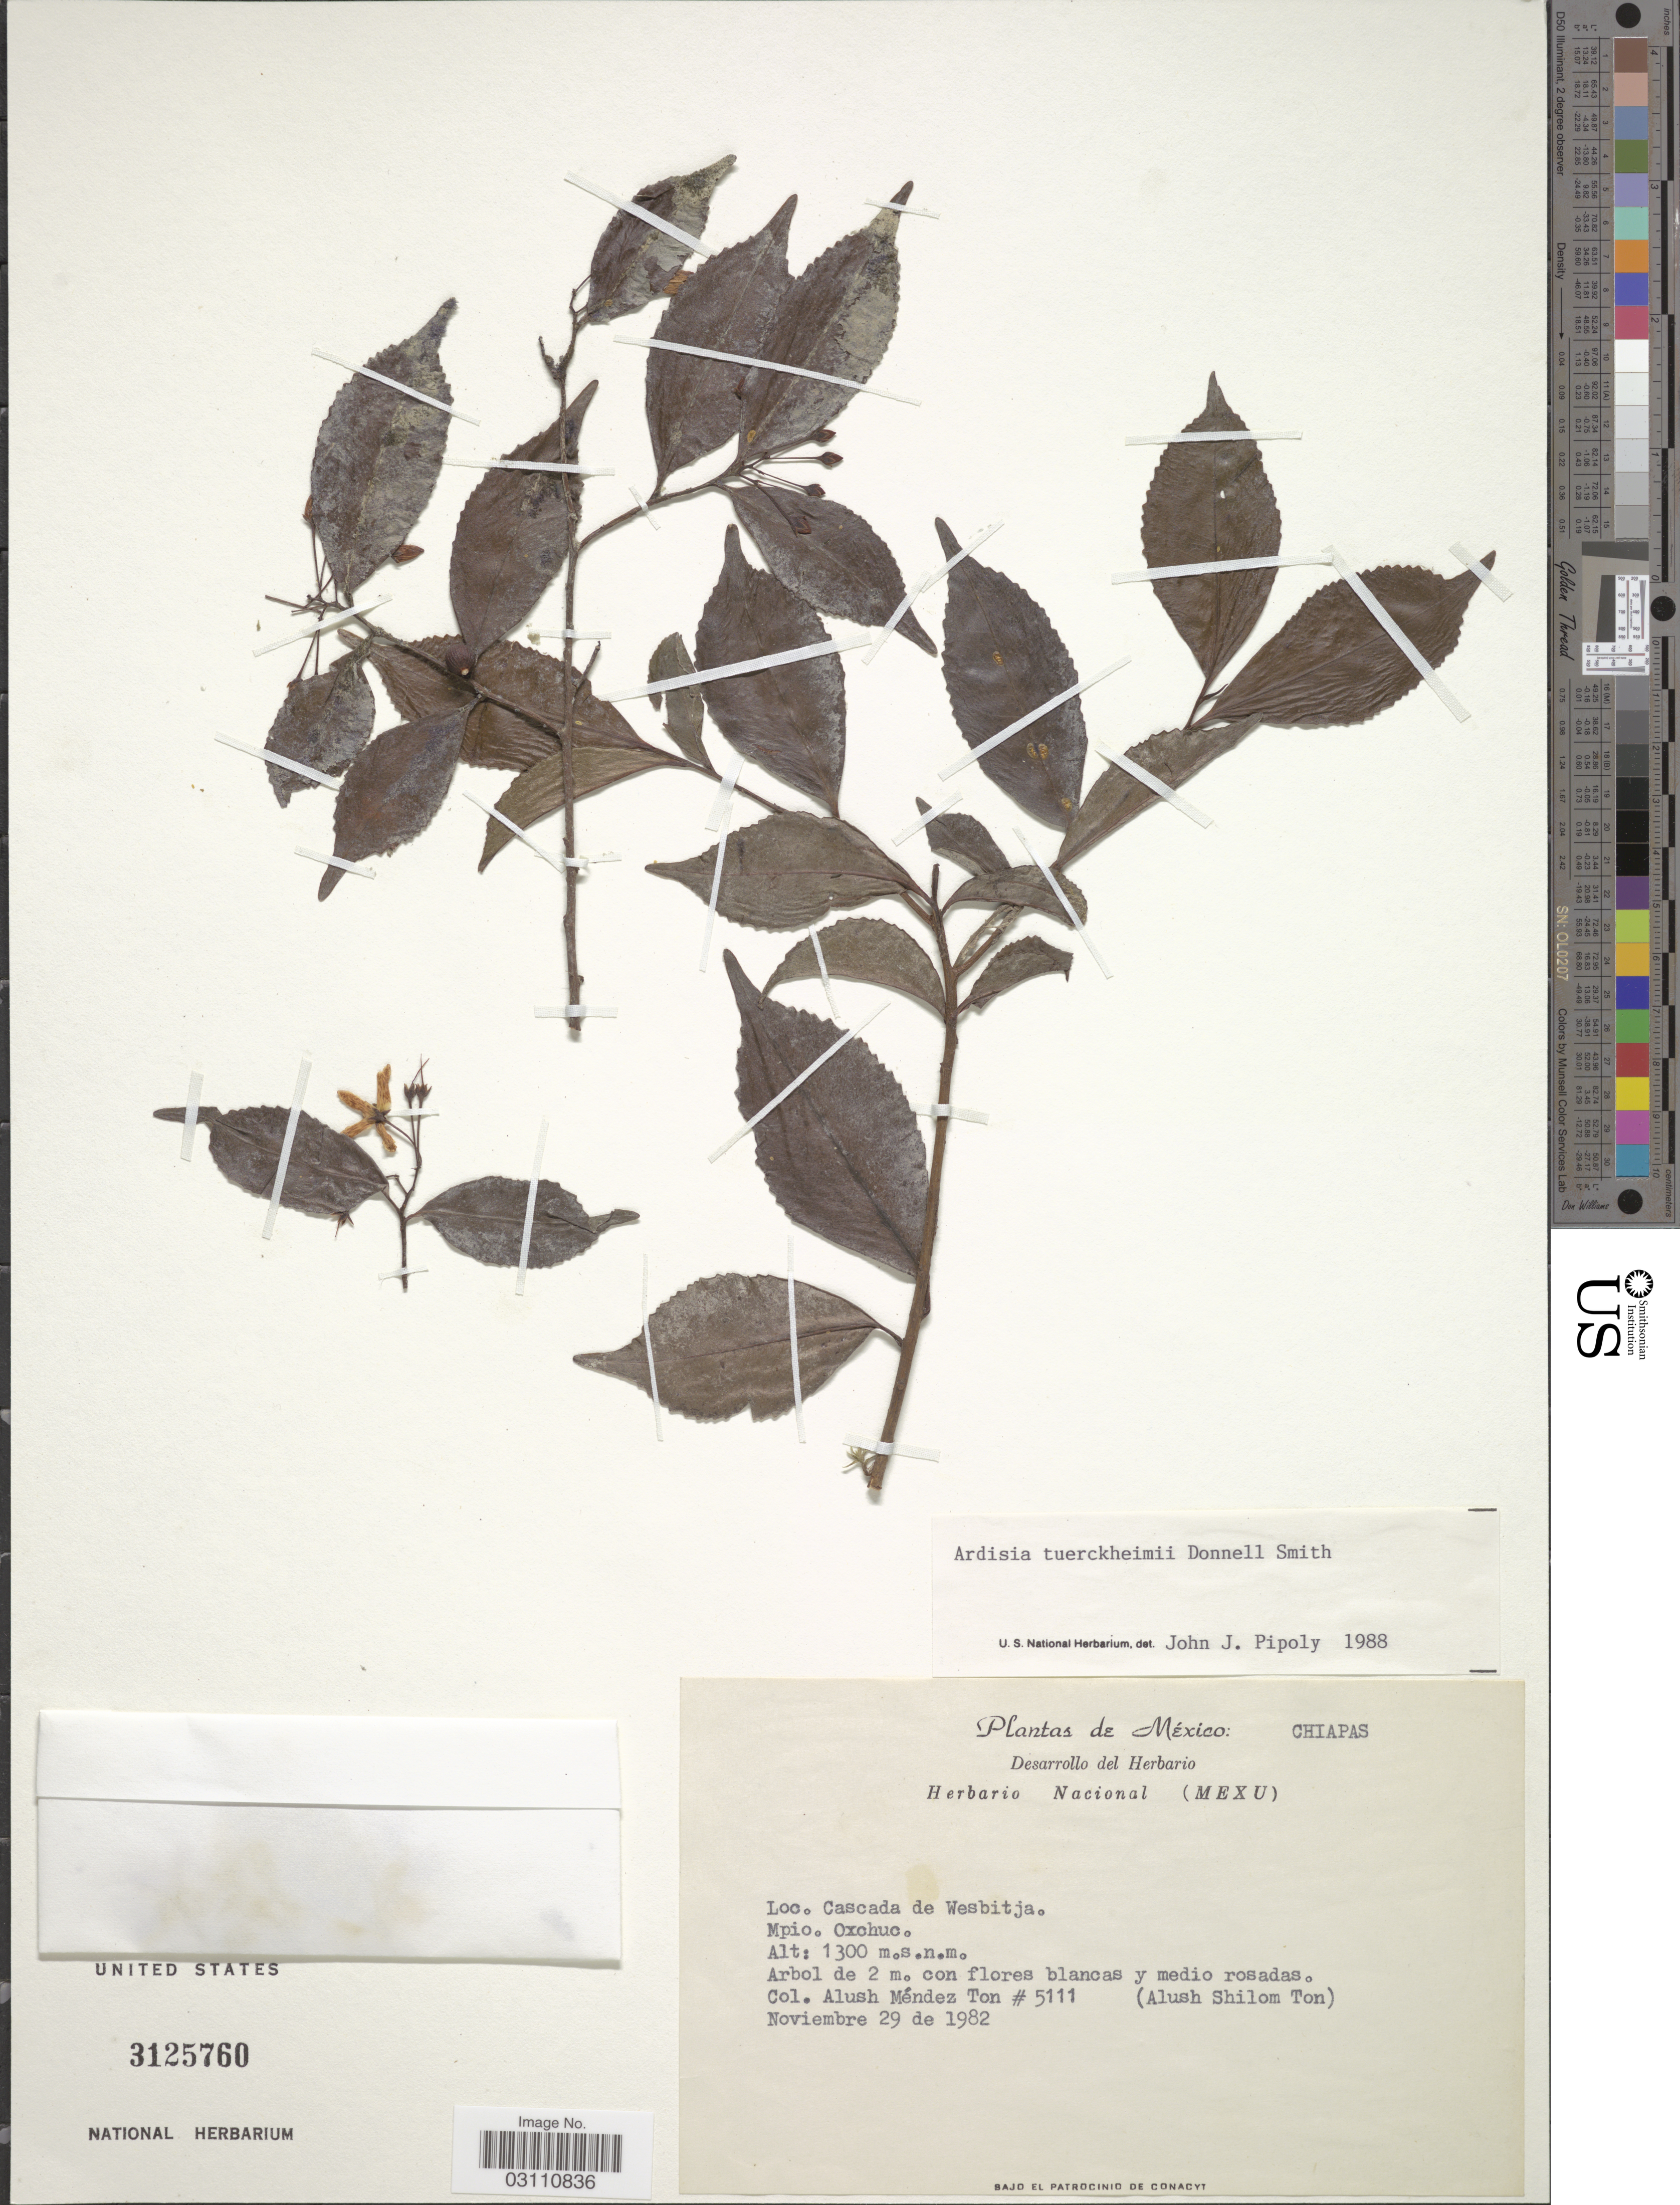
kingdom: Plantae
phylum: Tracheophyta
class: Magnoliopsida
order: Ericales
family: Primulaceae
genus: Ardisia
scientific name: Ardisia tuerckheimii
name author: Donn. Sm.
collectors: A. Méndez Ton & A. M. Ton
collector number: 5111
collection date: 1982-11-29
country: Mexico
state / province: Chiapas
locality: Cascada de Wesbitja. Mpio. Oxchuc.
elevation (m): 1300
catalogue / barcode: US 3125760